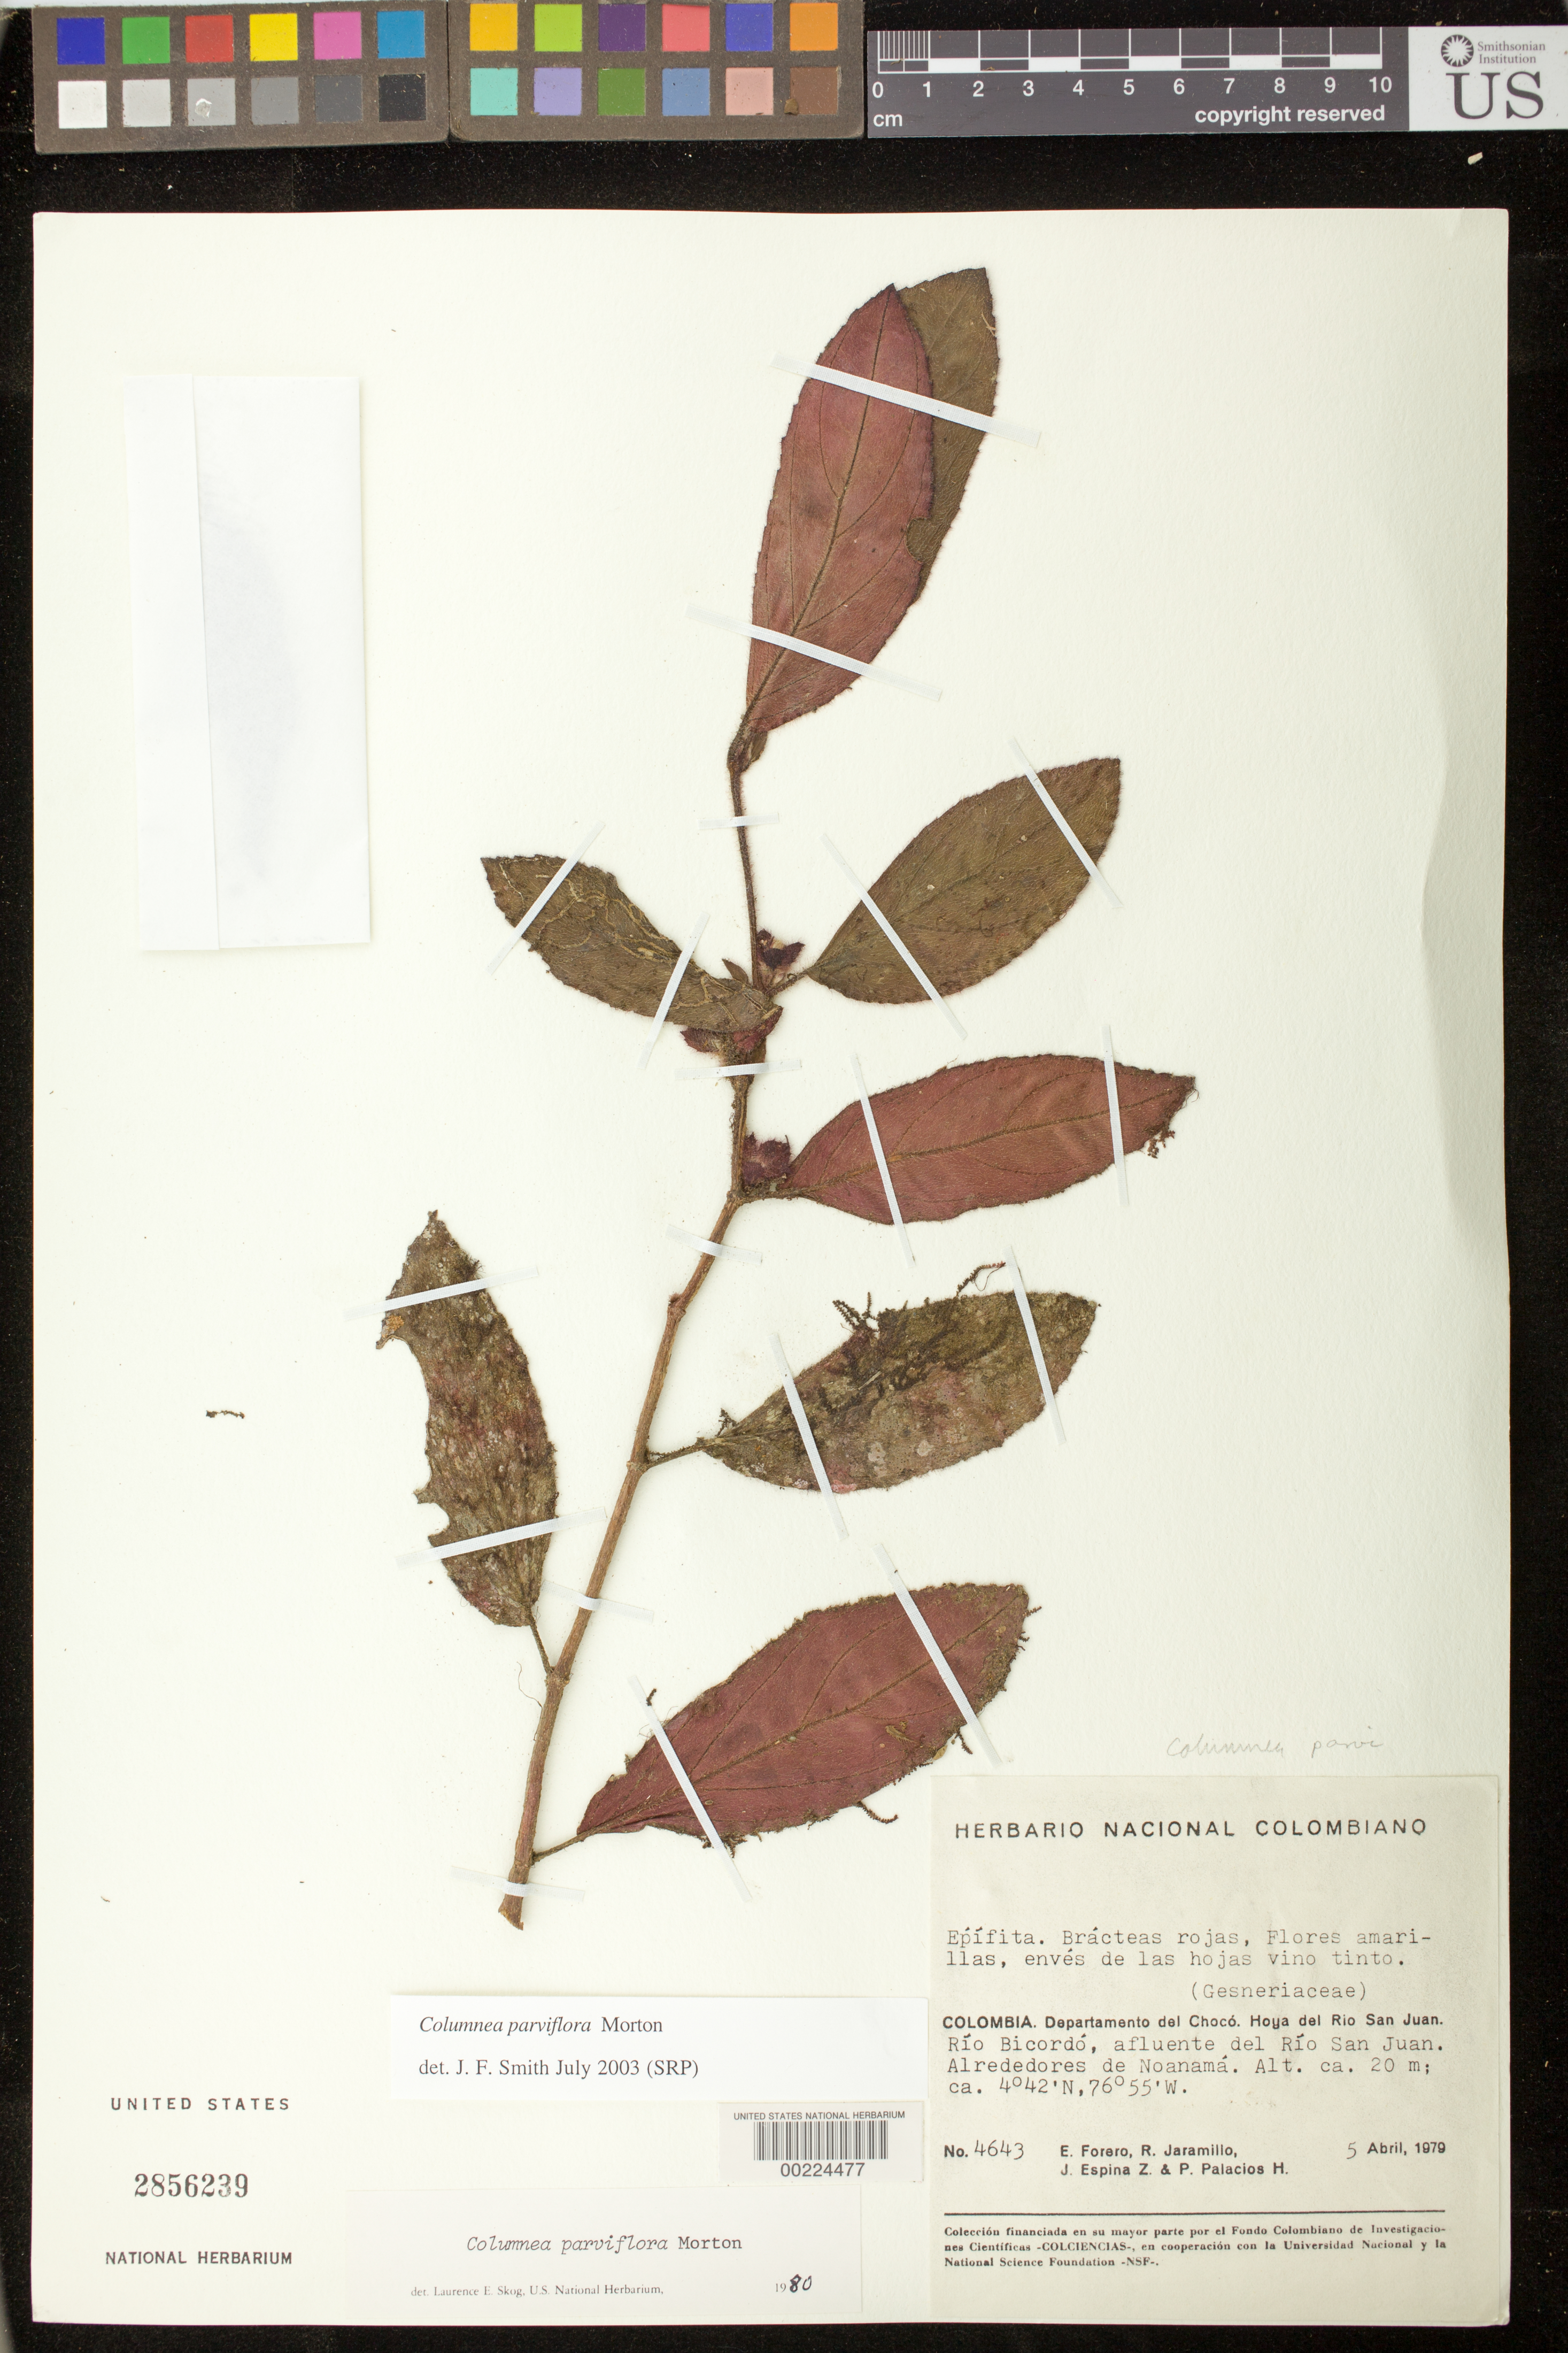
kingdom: Plantae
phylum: Tracheophyta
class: Magnoliopsida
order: Lamiales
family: Gesneriaceae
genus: Columnea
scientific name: Columnea herthae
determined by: Clark, J. L.; Skog, Laurence E.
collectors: E. Forero, R. Jaramillo M., J. Espina Z. & P. Palacios H.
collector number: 4643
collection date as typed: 05 Apr 1979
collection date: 1979-04-05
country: Colombia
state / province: Chocó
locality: Valley of Rio San Juan, Rio Bicordo, tributary of Rio San Juan, environs of Noanama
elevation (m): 20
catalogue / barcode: US 2856239